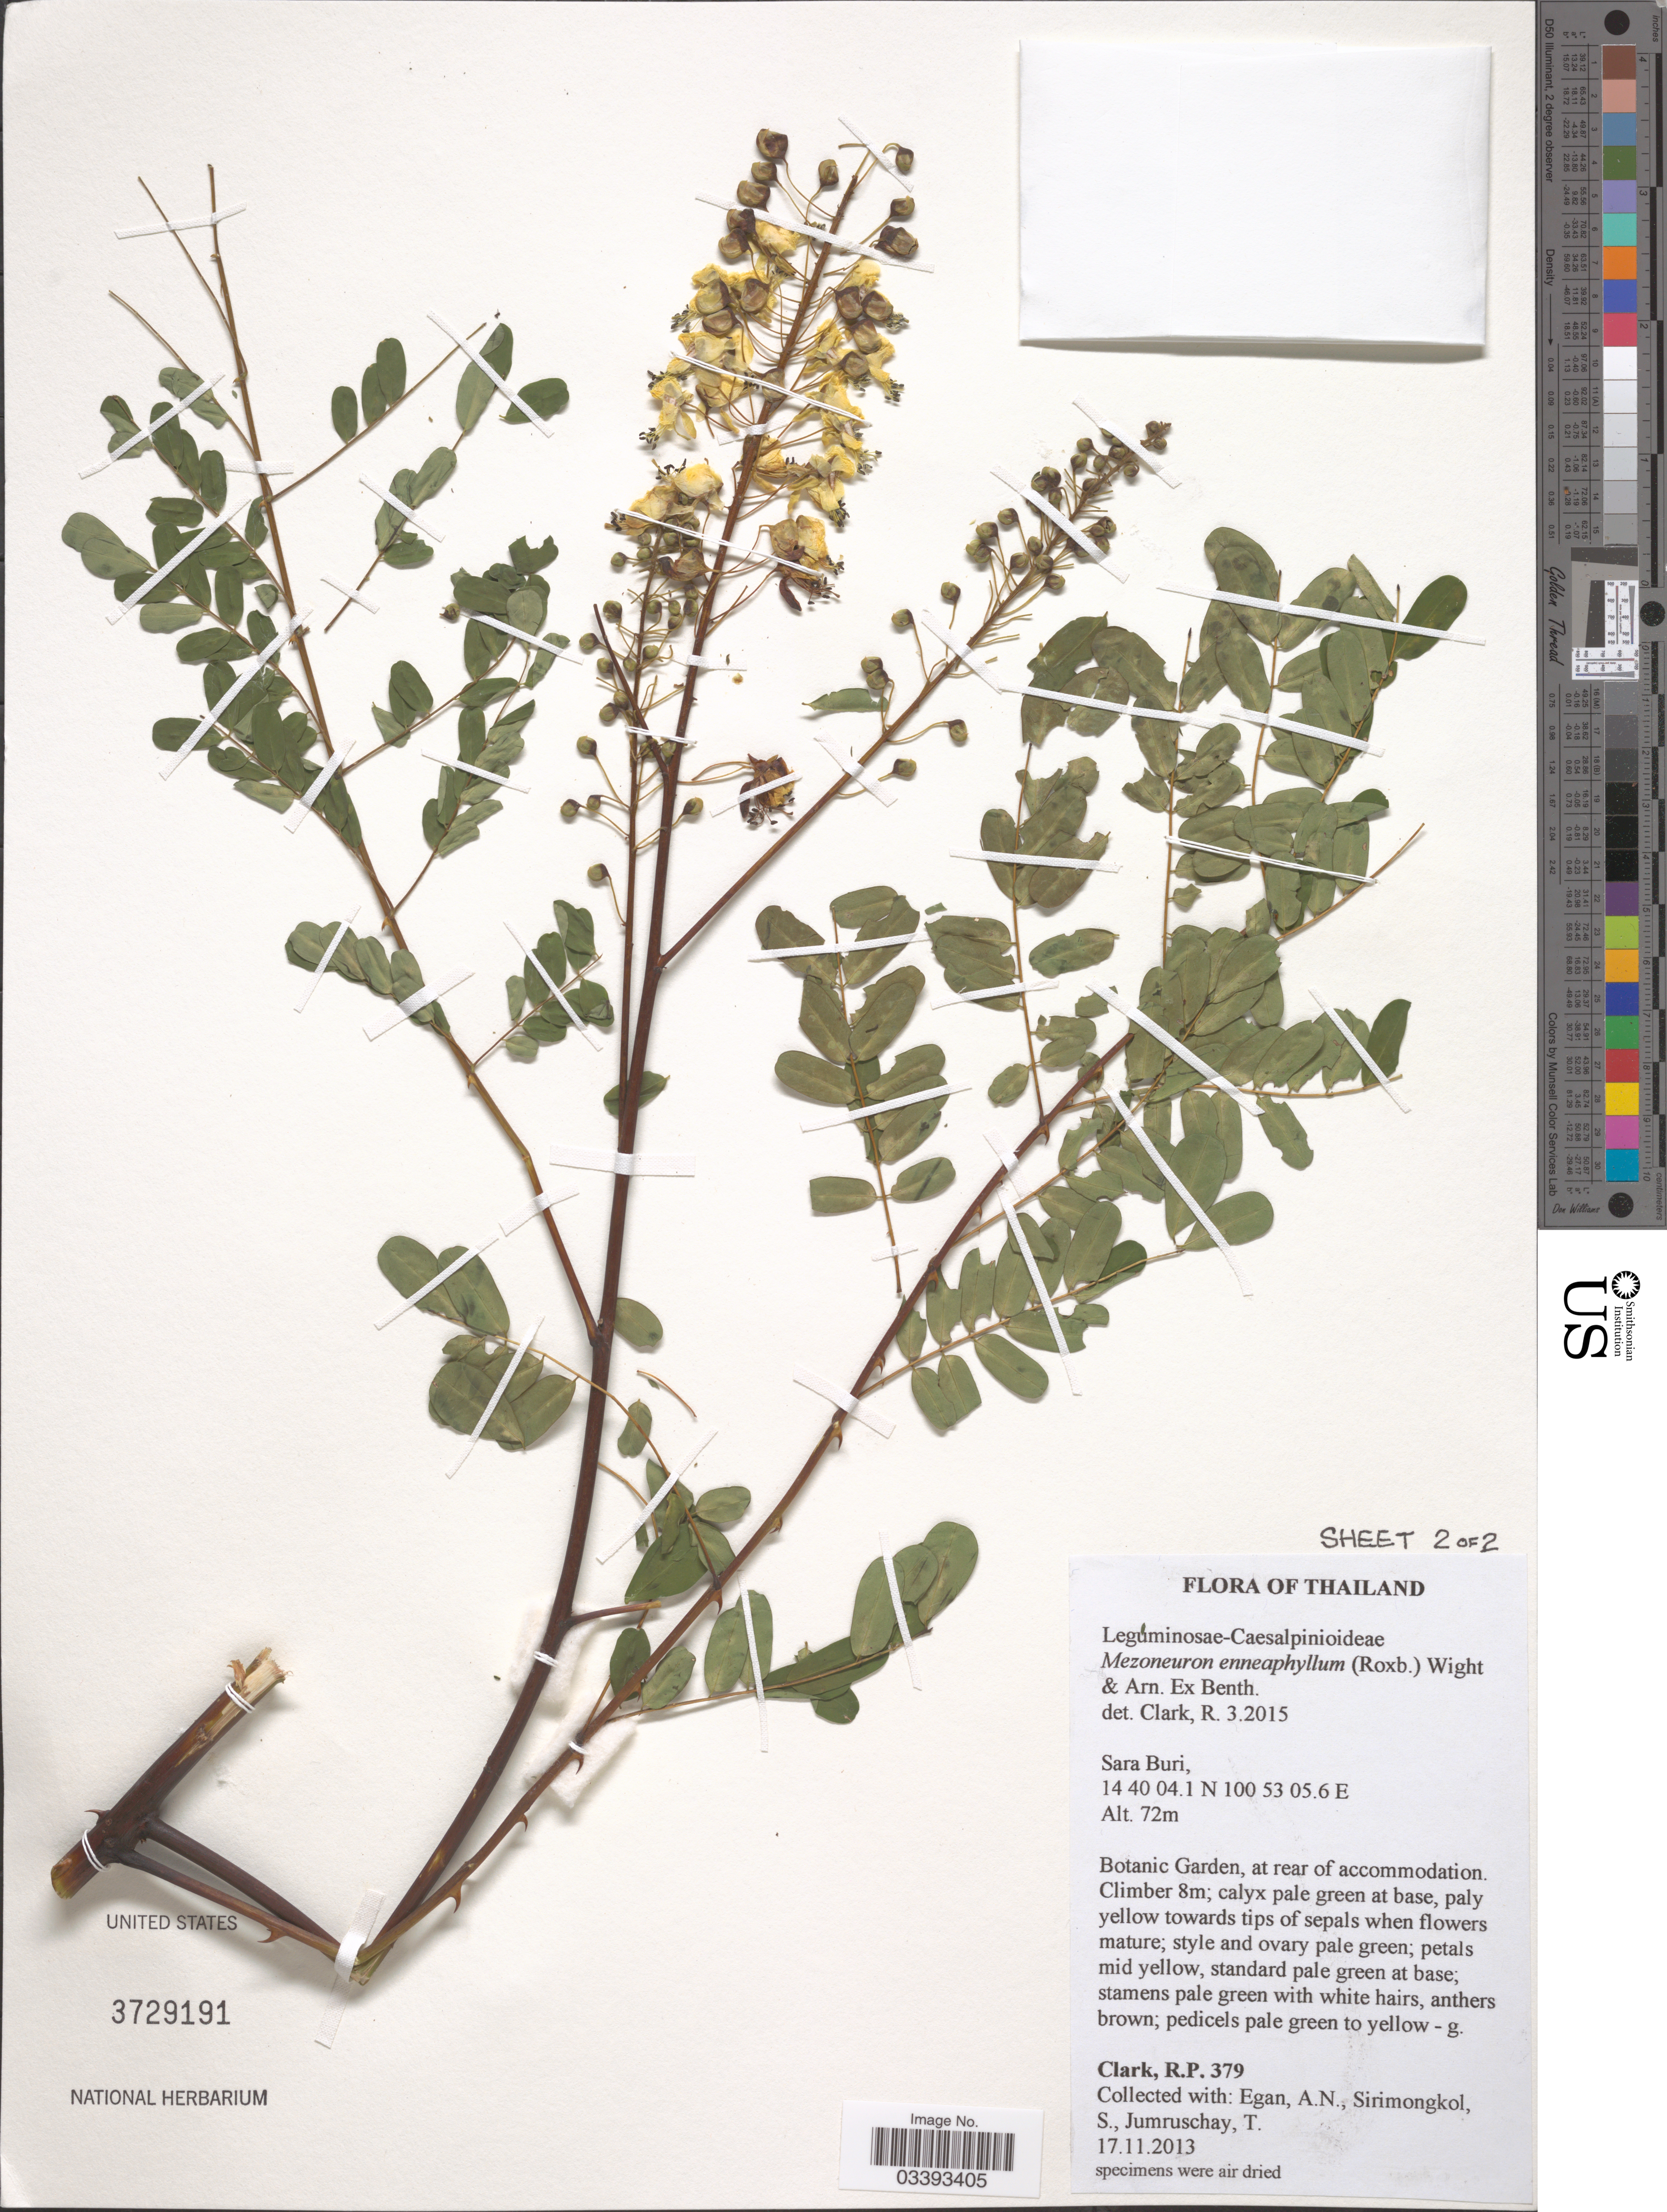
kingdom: Plantae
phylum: Tracheophyta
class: Magnoliopsida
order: Fabales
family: Fabaceae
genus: Mezoneuron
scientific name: Mezoneuron enneaphyllum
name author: (Roxb.) Wight & Arn.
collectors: R. P. Clark, A. N. Egan, S. Sirimongkol & T. Jumruschay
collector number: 379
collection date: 2013-11-17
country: Thailand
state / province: Saraburi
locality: Botanic Garden, at rear of accomodation.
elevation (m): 72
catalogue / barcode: US 3729191